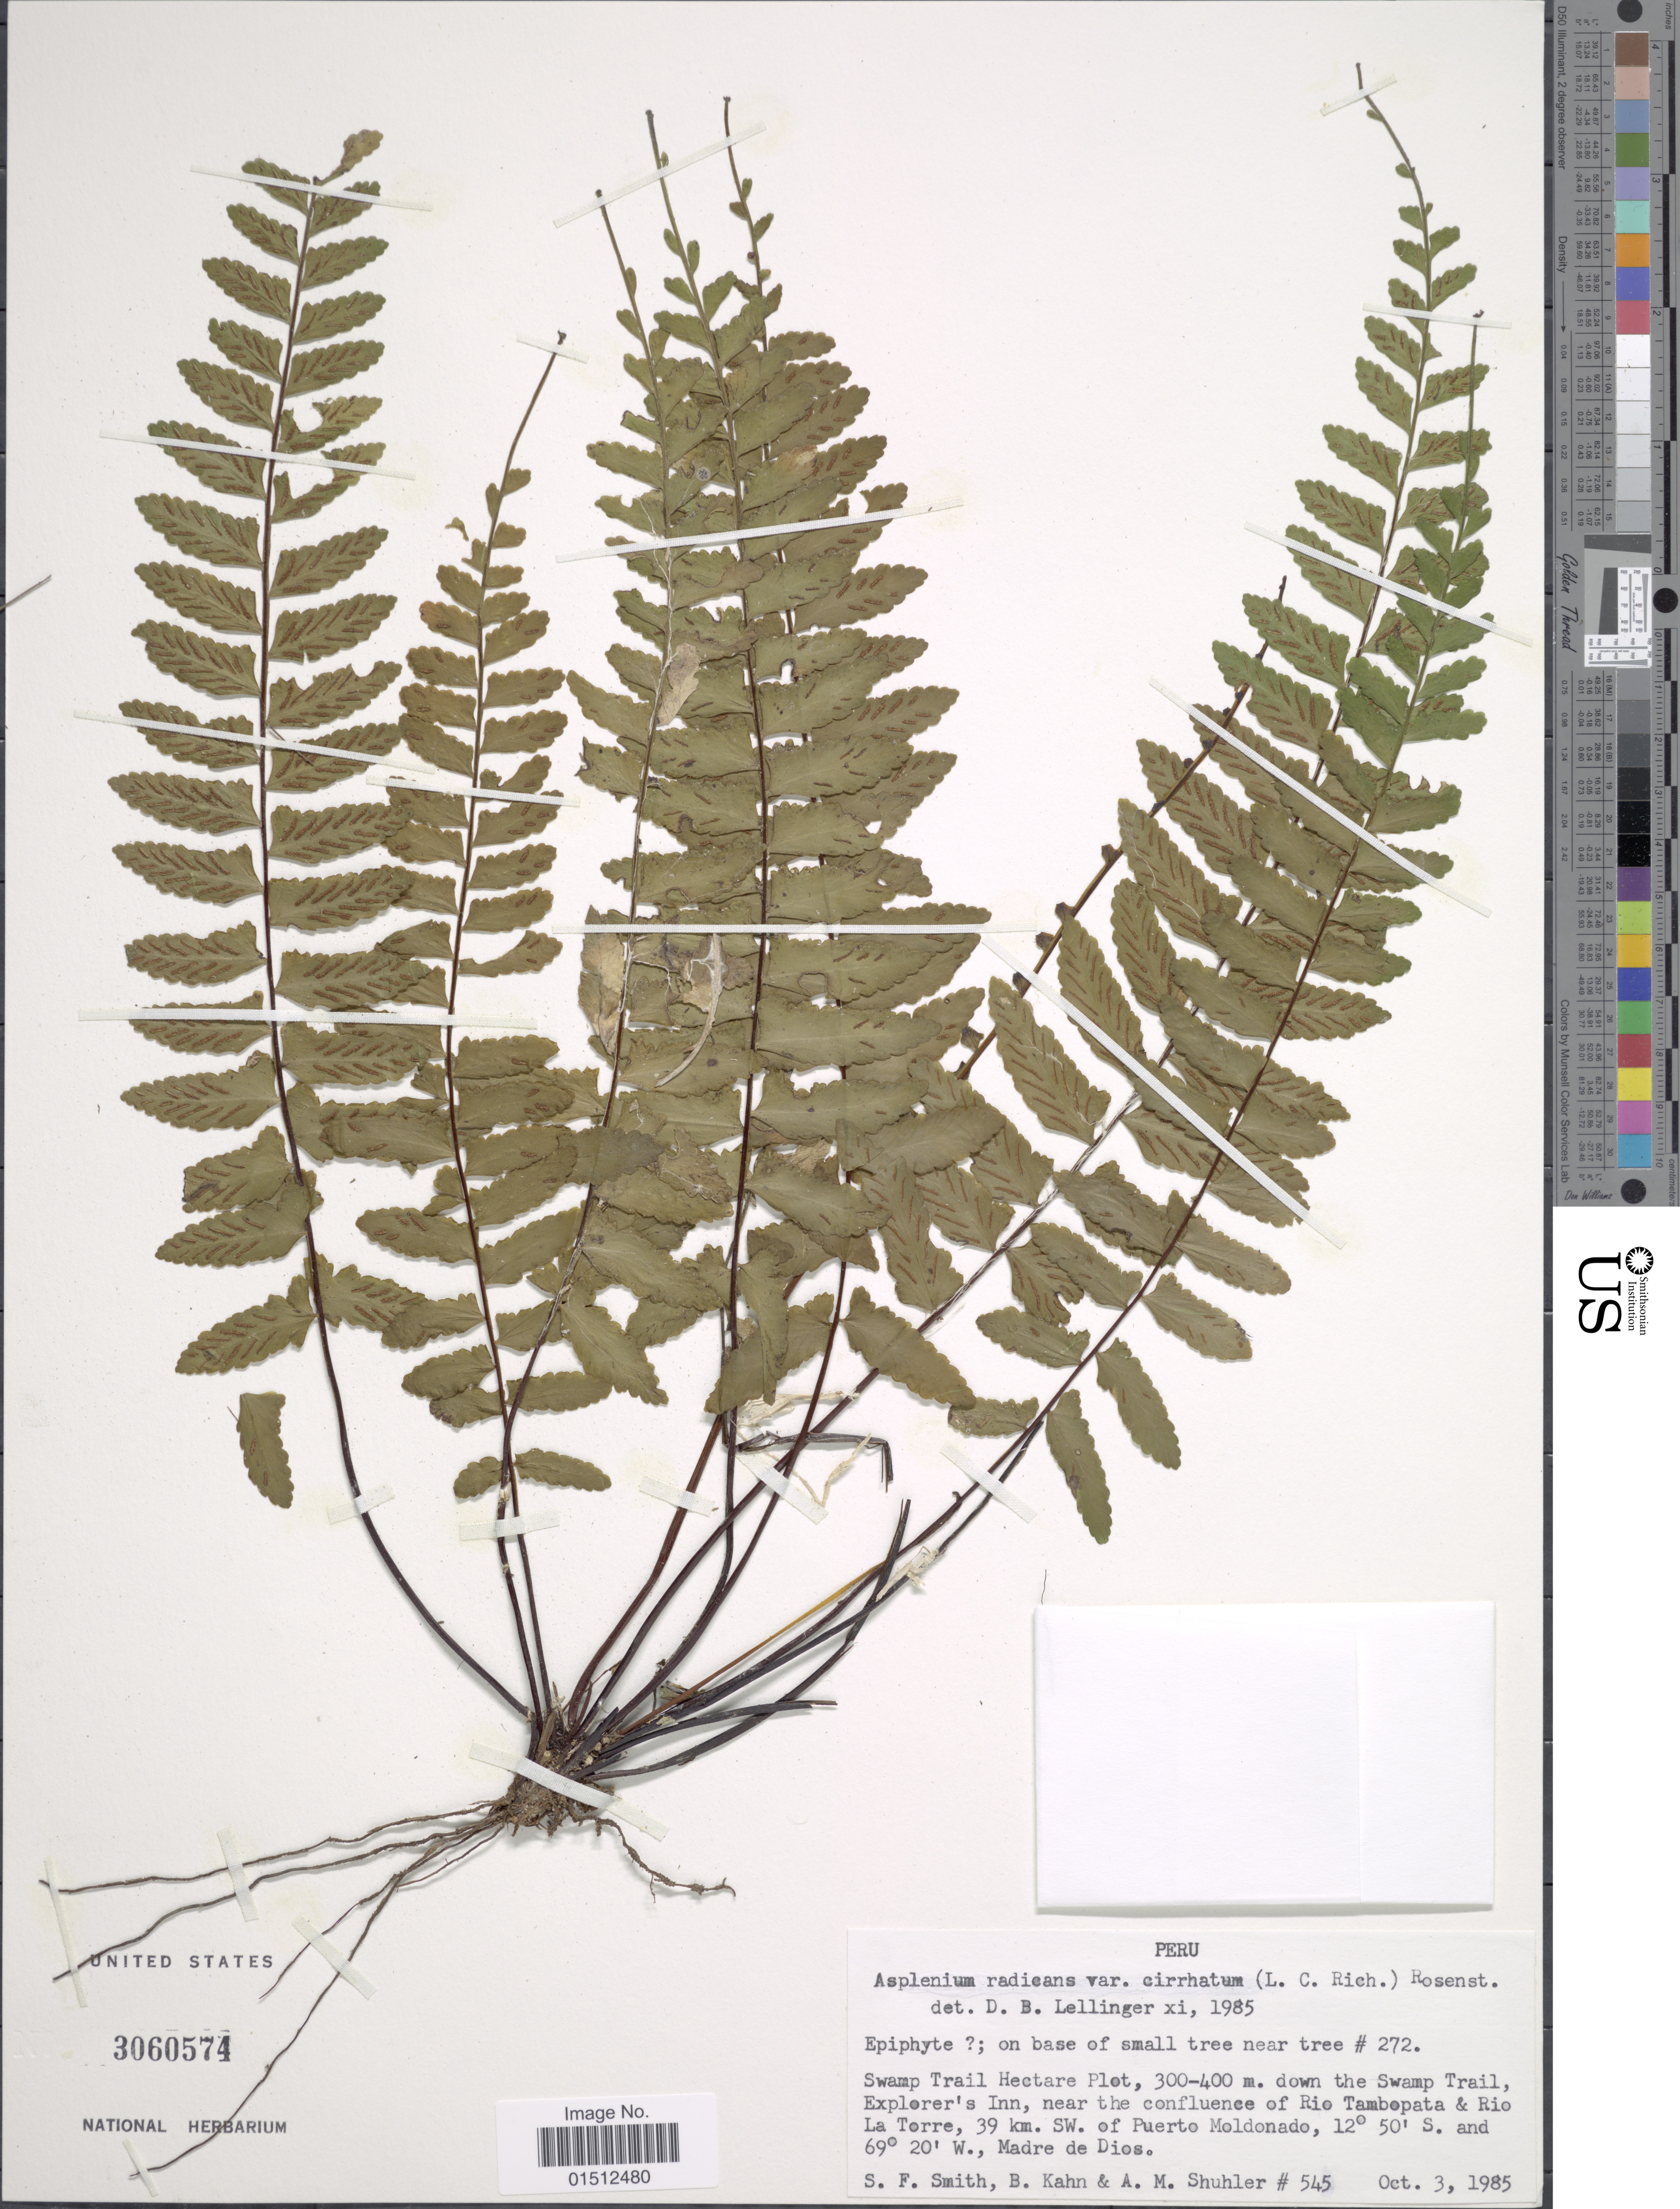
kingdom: Plantae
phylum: Tracheophyta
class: Polypodiopsida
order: Polypodiales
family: Aspleniaceae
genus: Asplenium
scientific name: Asplenium radicans var. cirrhatum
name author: (Rich. ex Willd.) Rosenst.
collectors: S.F. Smith, B. Kahn & A. Shuhler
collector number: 545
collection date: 1985-10-03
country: Peru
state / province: Madre de Dios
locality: Swamp Trail Hectare Plot, 300 - 400 m. down the Swamp Trail, Explorer's Inn, near the confluence of Río Tambopata & Río La Torre, 39 km. SW of Puerto Moldonado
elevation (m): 300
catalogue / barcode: US 3060574